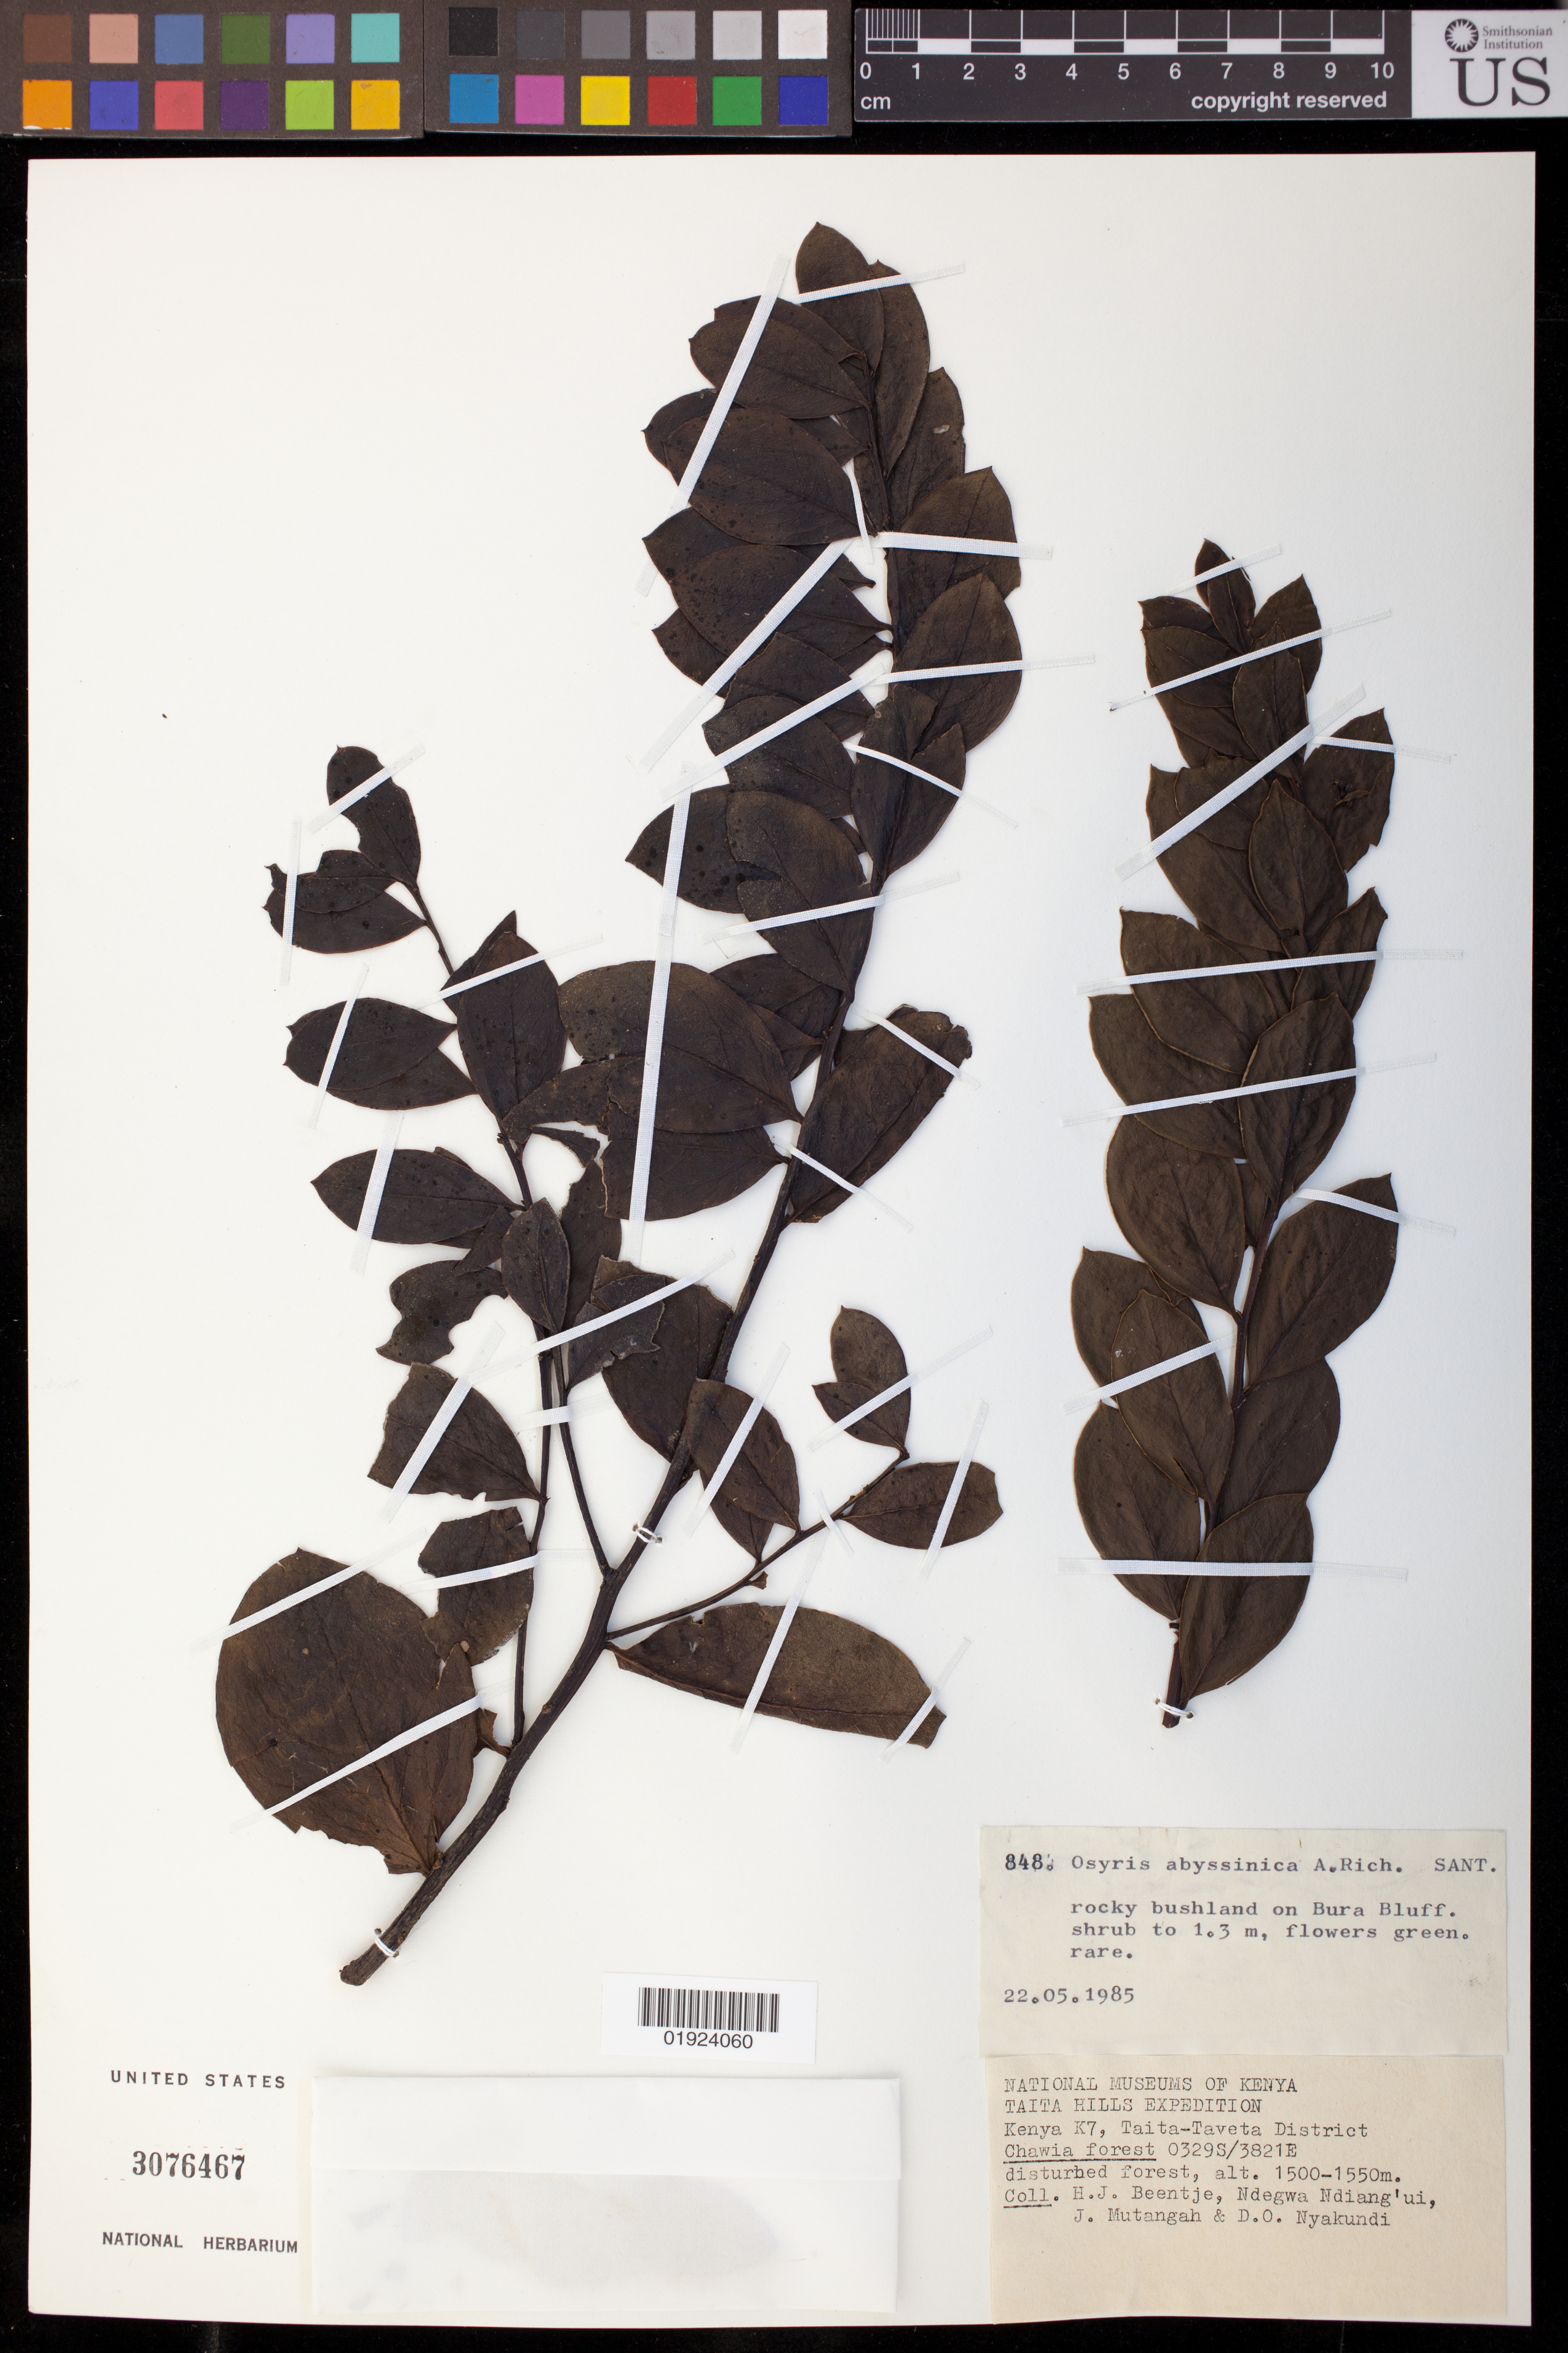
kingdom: Plantae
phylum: Tracheophyta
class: Magnoliopsida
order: Santalales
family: Santalaceae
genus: Osyris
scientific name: Osyris abyssinica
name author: Hochst.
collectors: H. J. Beentje, N. Ndiang'ui, J. Mutangah & D. Nyakundi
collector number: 848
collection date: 1985-05-22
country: Kenya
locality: Chawia forest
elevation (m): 1500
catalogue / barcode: US 3076467